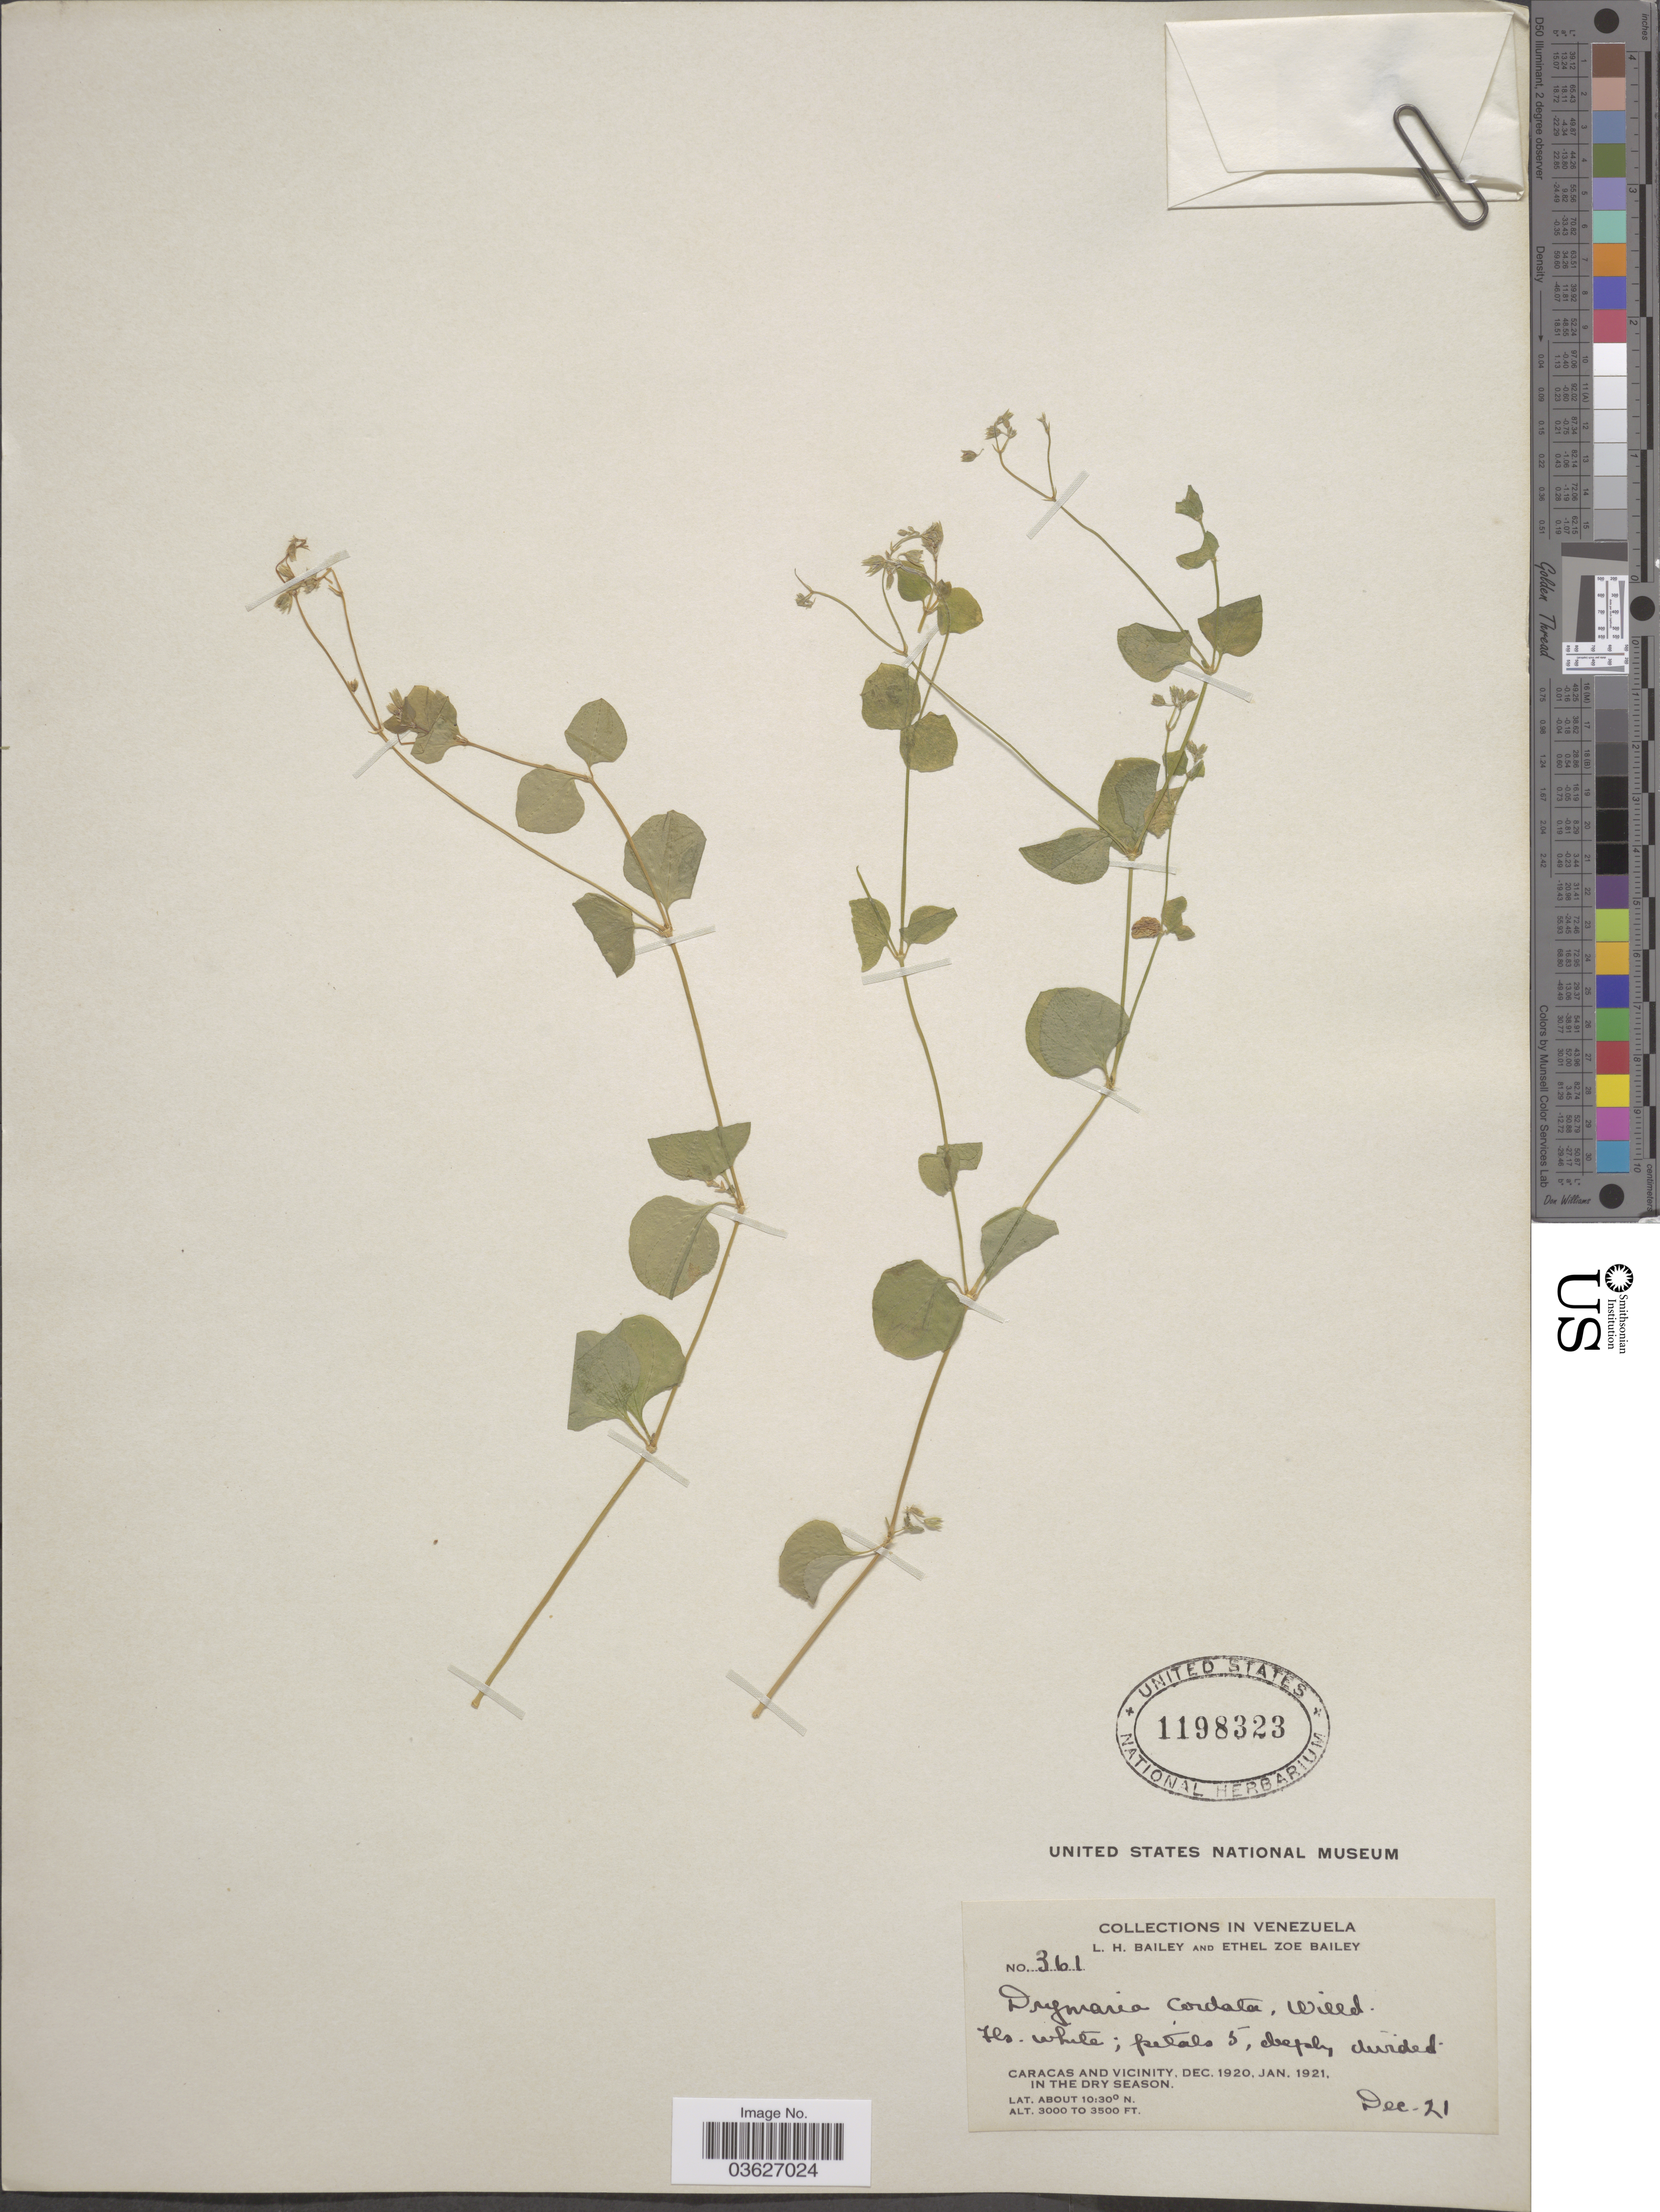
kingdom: Plantae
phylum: Tracheophyta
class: Magnoliopsida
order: Caryophyllales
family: Caryophyllaceae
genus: Drymaria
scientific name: Drymaria cordata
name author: (L.) Willd. ex Schult.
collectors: L. H. Bailey & E. Z. Bailey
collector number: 361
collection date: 1920-12-21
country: Venezuela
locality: Caracas and vicinity.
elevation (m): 914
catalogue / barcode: US 1198323